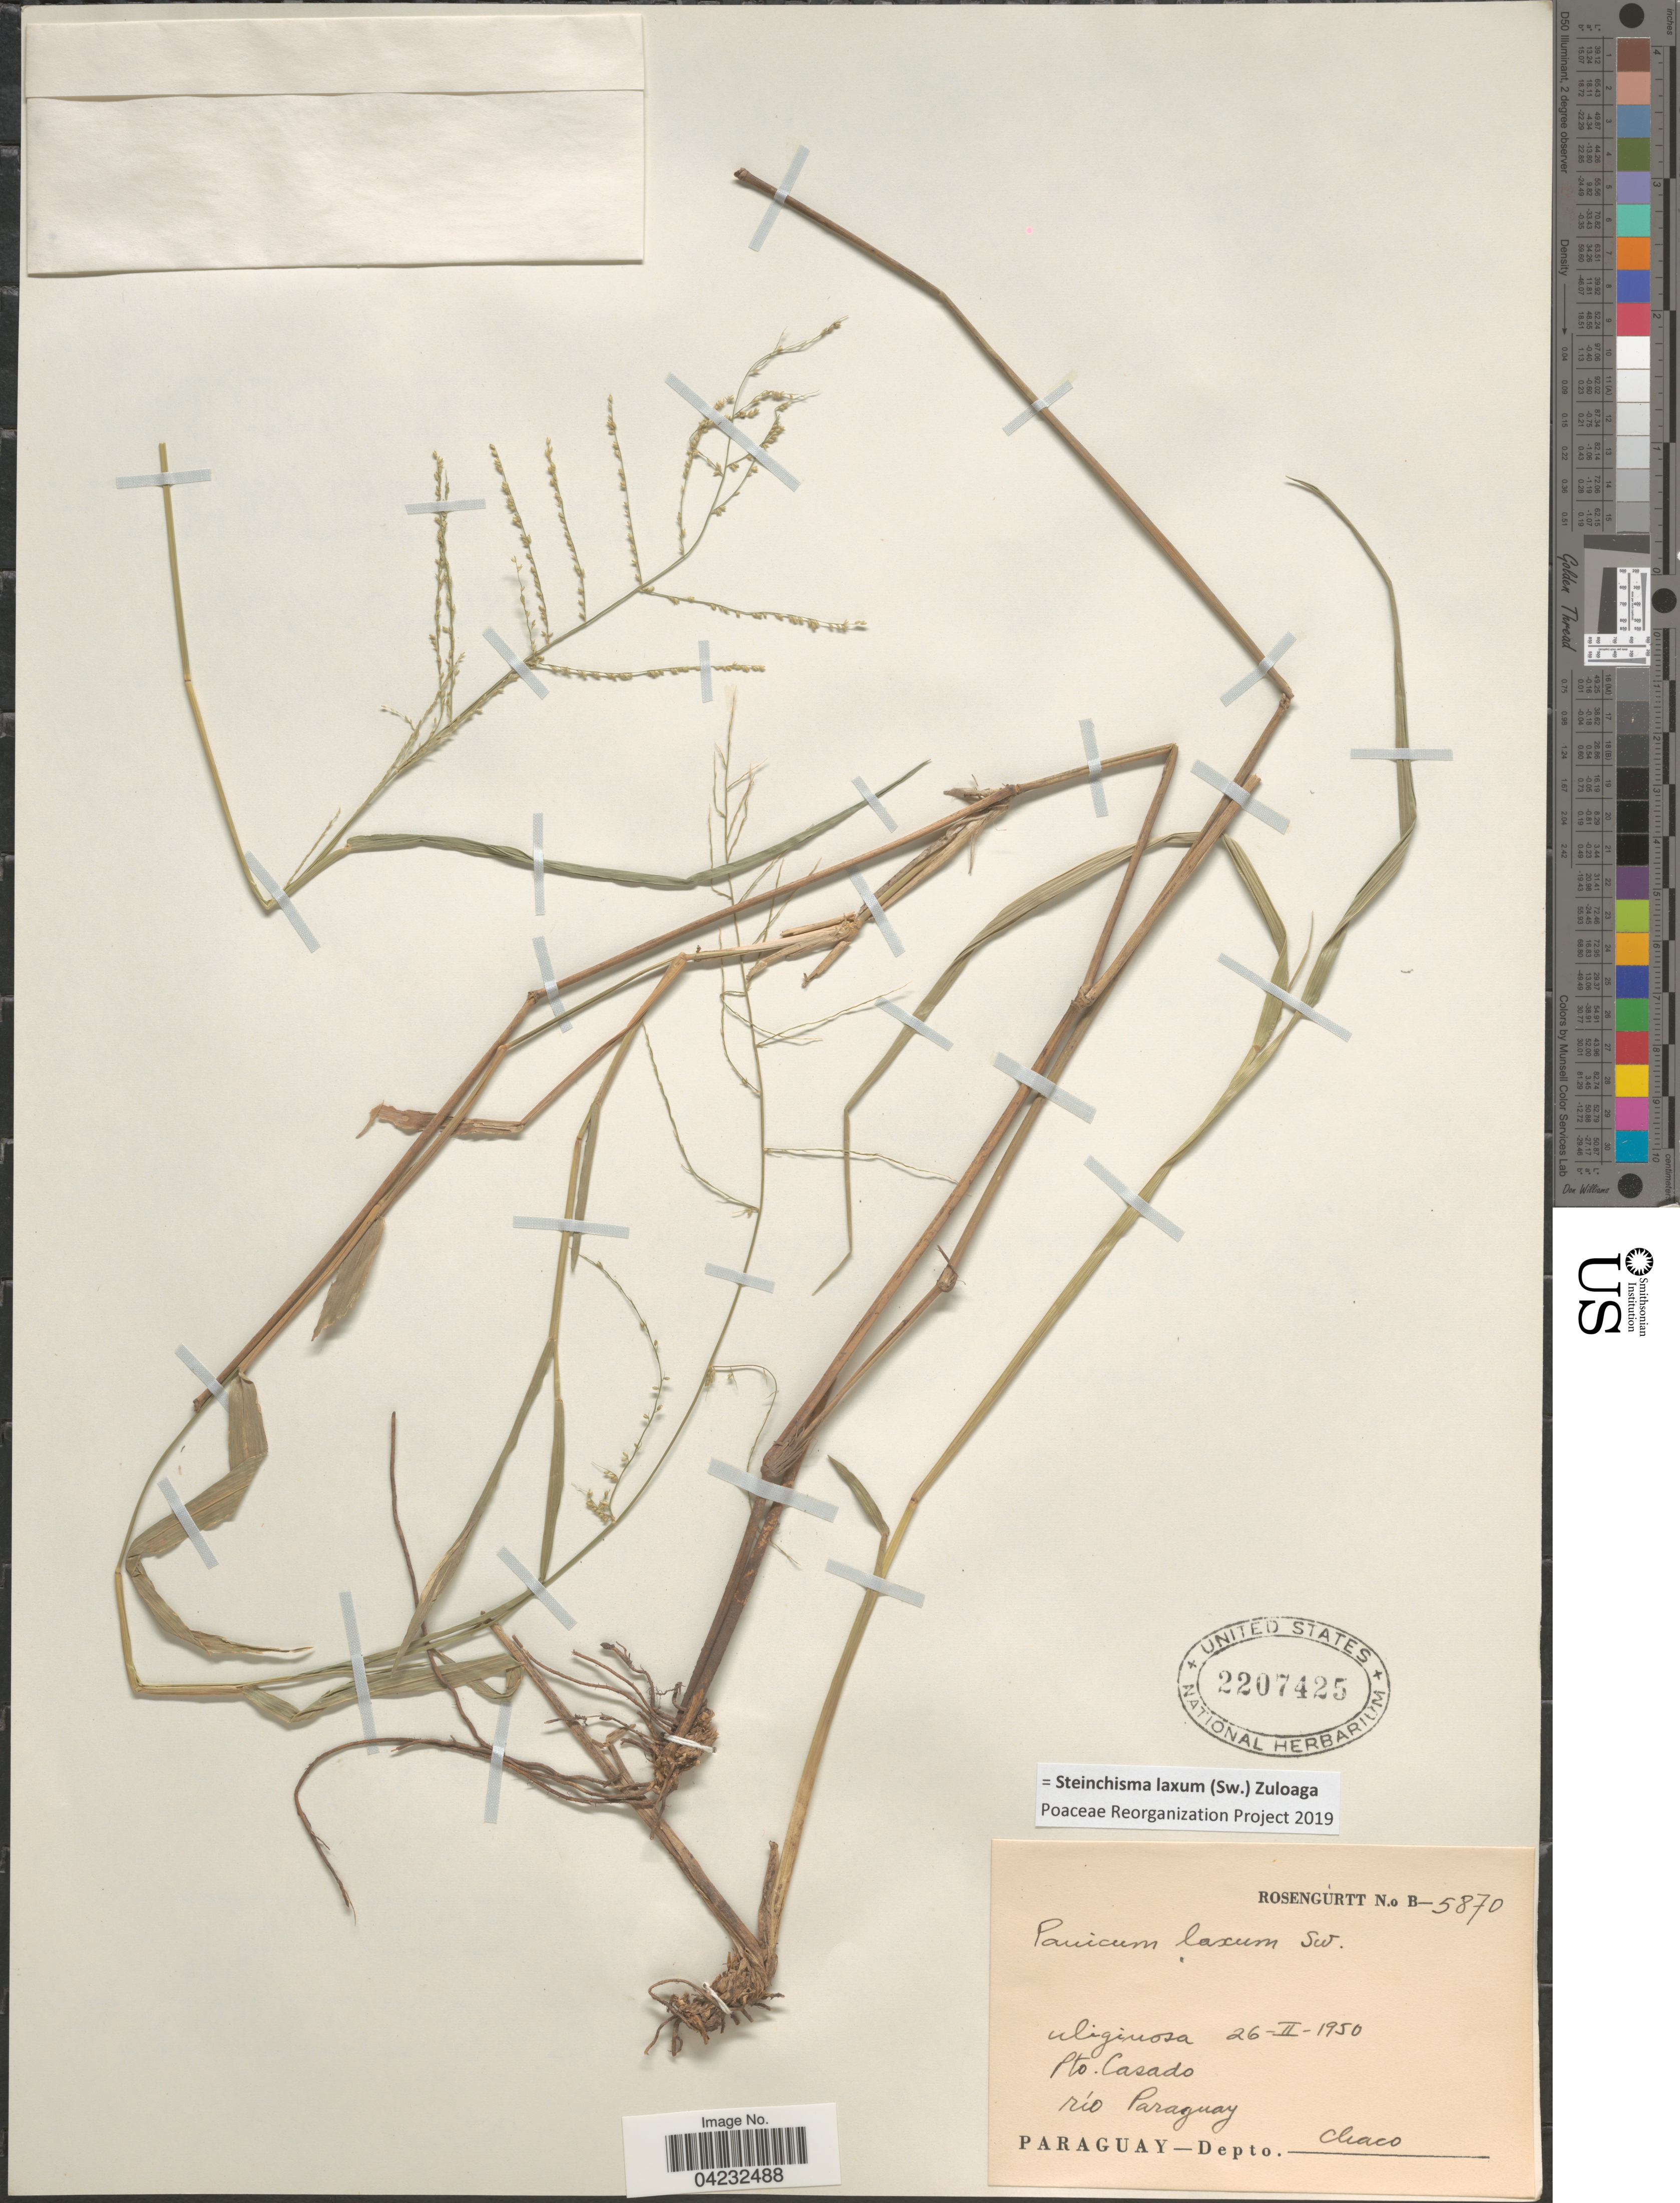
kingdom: Plantae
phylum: Tracheophyta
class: Liliopsida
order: Poales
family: Poaceae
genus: Steinchisma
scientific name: Steinchisma laxum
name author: (Sw.) Zuloaga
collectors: Rosengurtt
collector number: B-5870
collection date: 1950-02-26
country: Paraguay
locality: Pto. Casado. Río Paraguay. Depto. Chaco.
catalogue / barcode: US 2207425